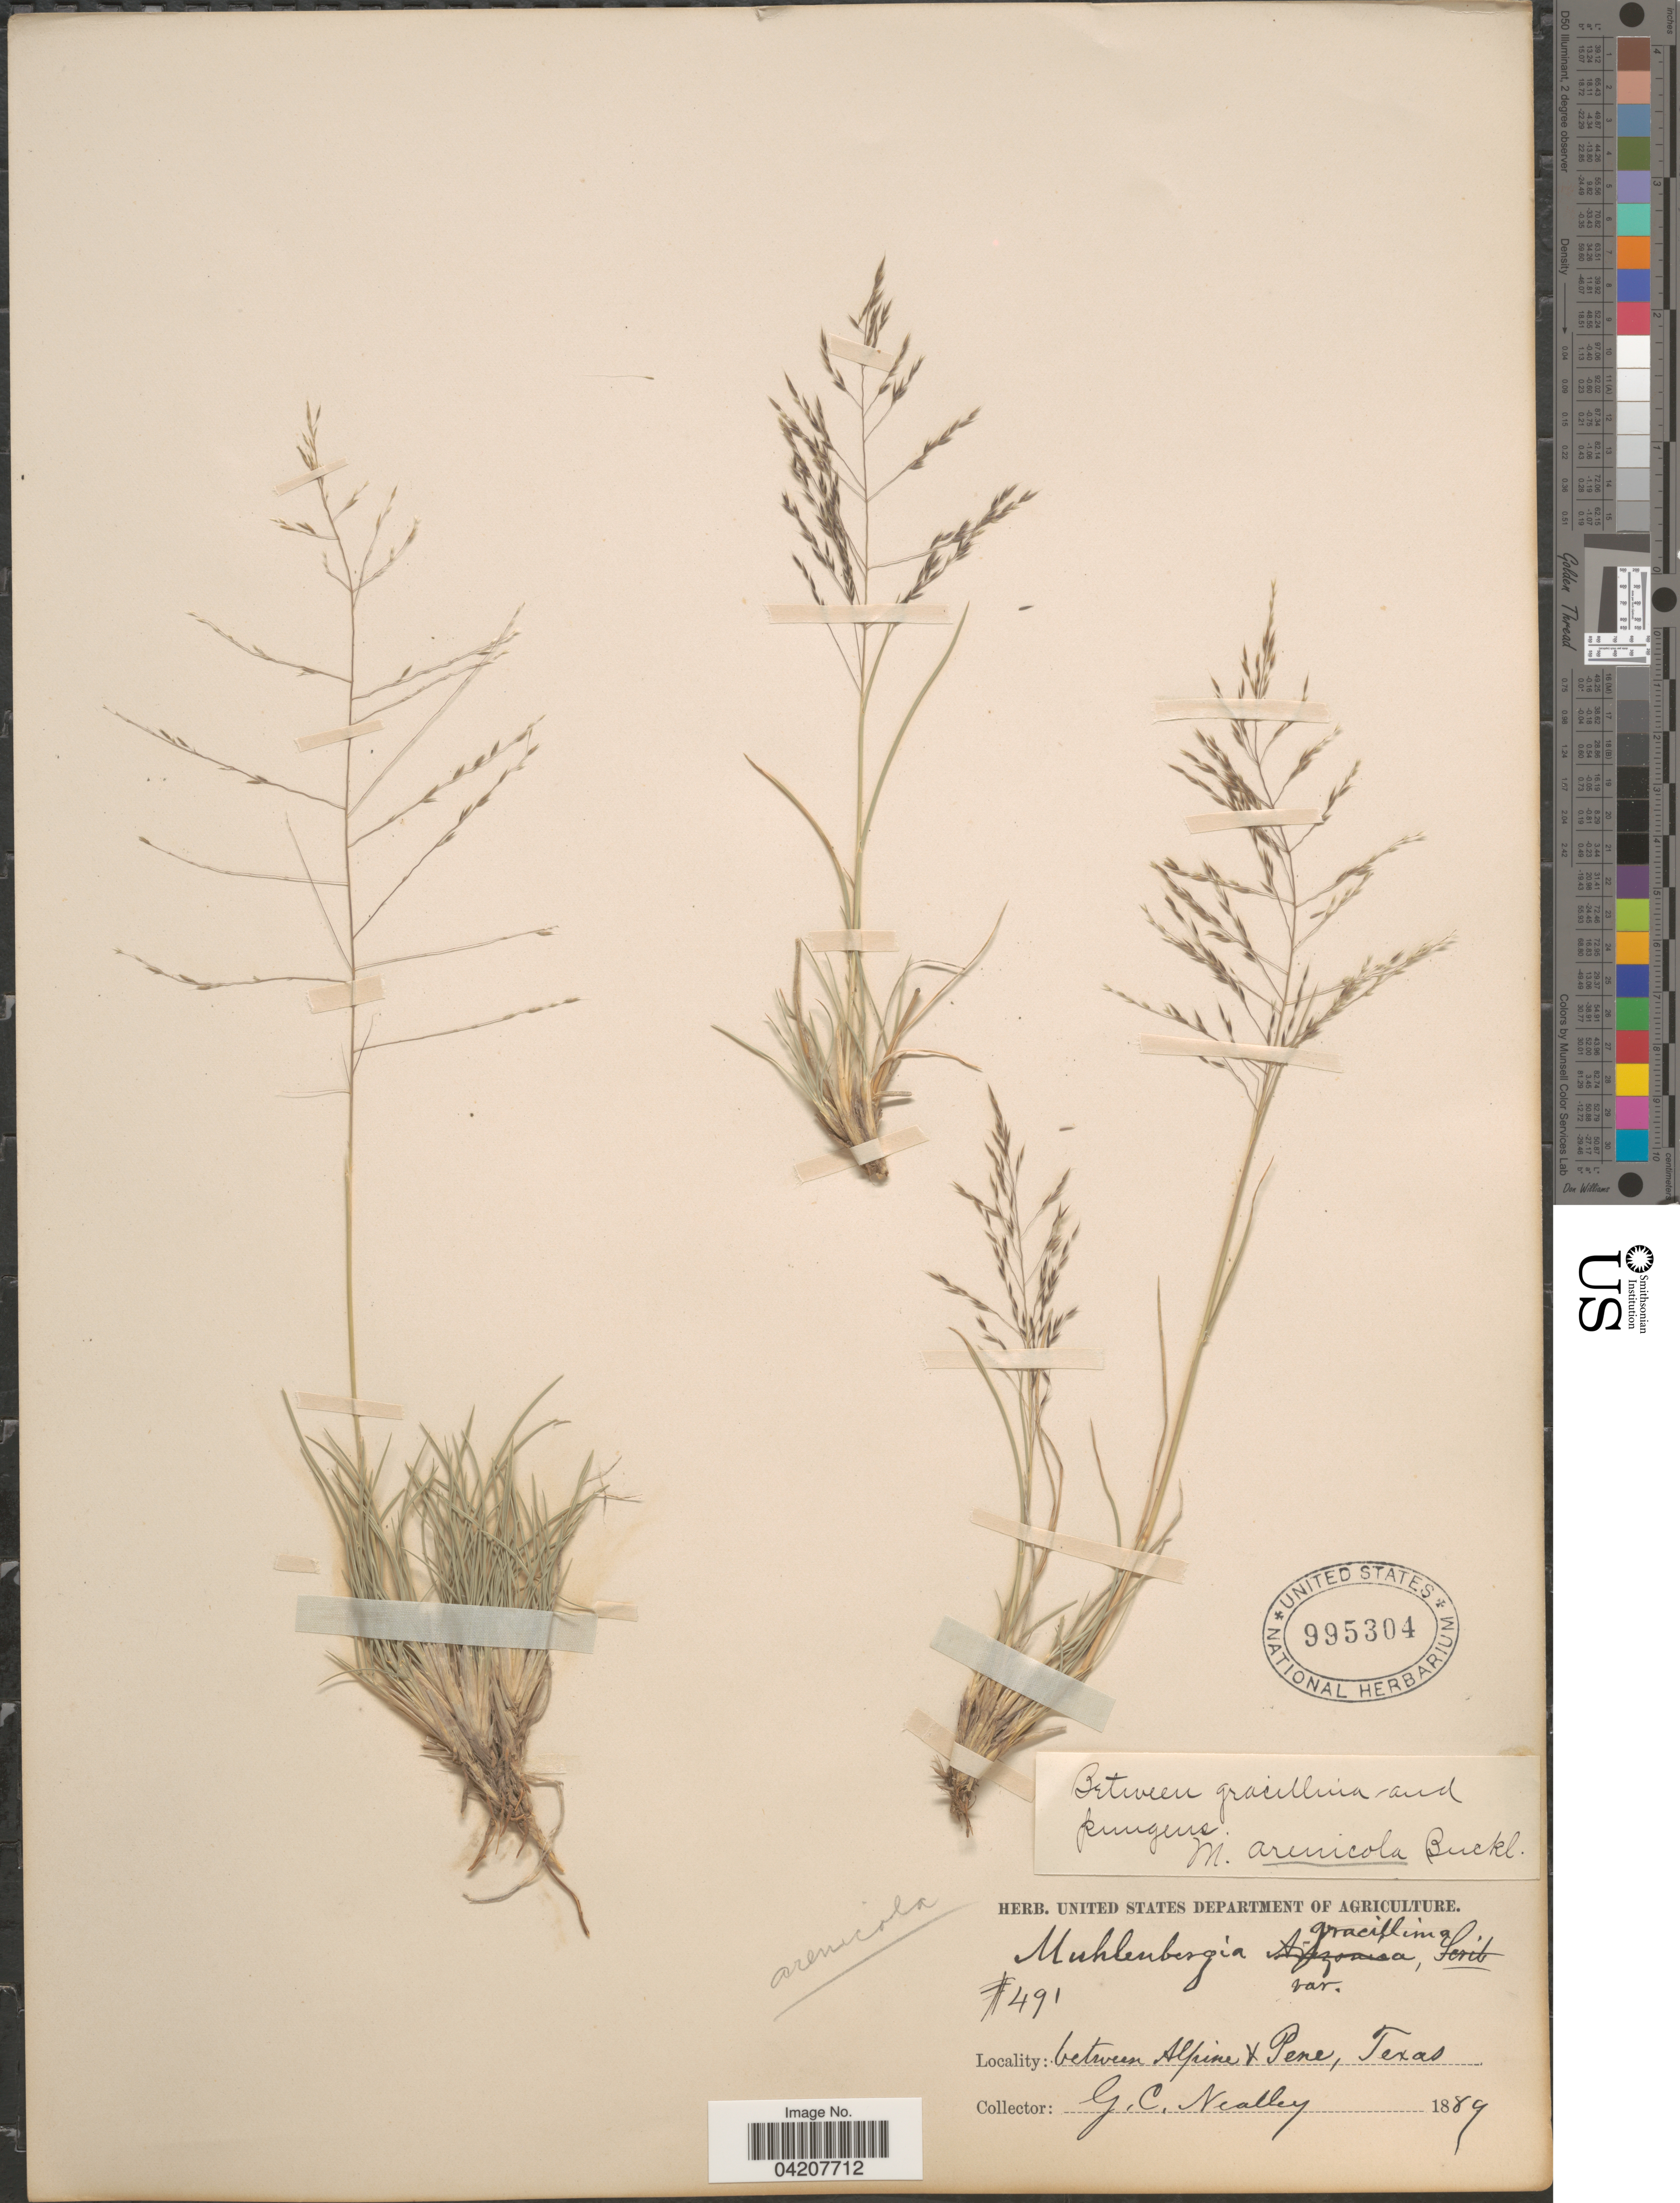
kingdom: Plantae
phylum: Tracheophyta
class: Liliopsida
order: Poales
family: Poaceae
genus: Muhlenbergia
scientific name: Muhlenbergia arenicola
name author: Buckley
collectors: G. C. Nealley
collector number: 491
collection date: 1889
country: United States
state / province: Texas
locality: Between Alpine & Pene.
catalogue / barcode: US 995304